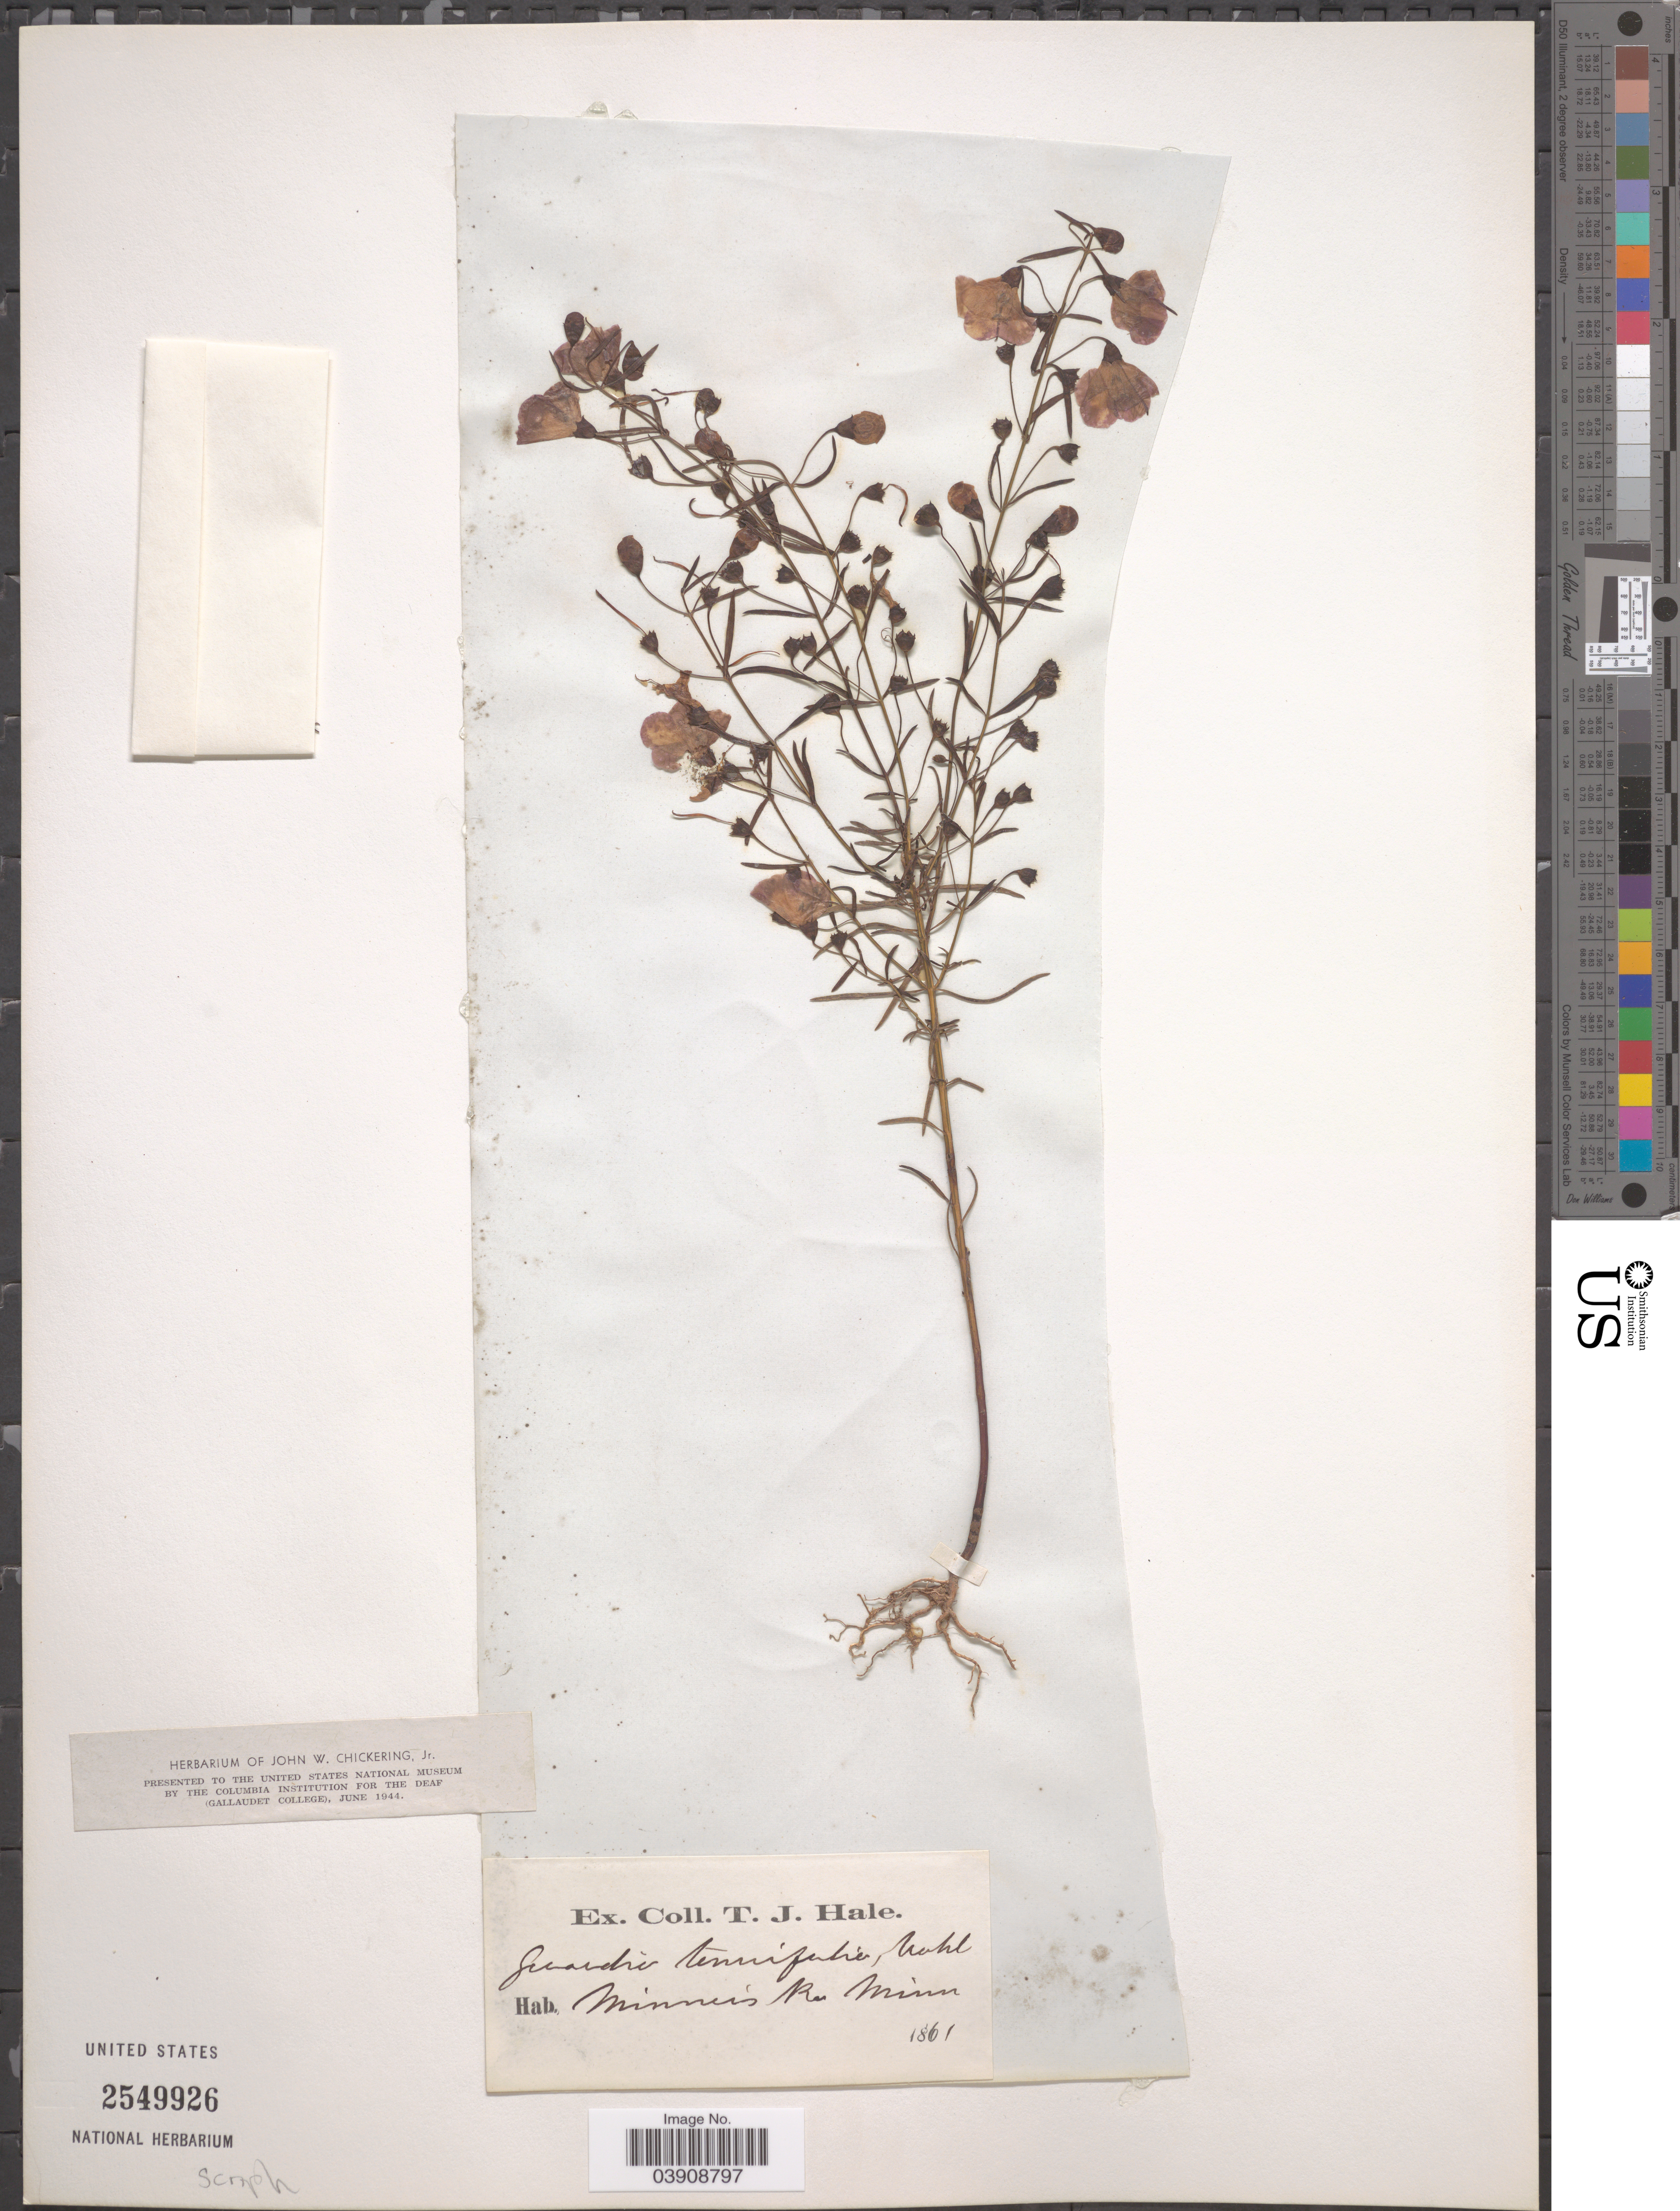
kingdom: Plantae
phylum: Tracheophyta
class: Magnoliopsida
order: Lamiales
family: Orobanchaceae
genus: Agalinis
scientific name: Agalinis tenuifolia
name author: (Vahl) Raf.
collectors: T. Hale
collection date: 1861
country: United States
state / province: Minnesota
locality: Minnus R.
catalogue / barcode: US 2549926